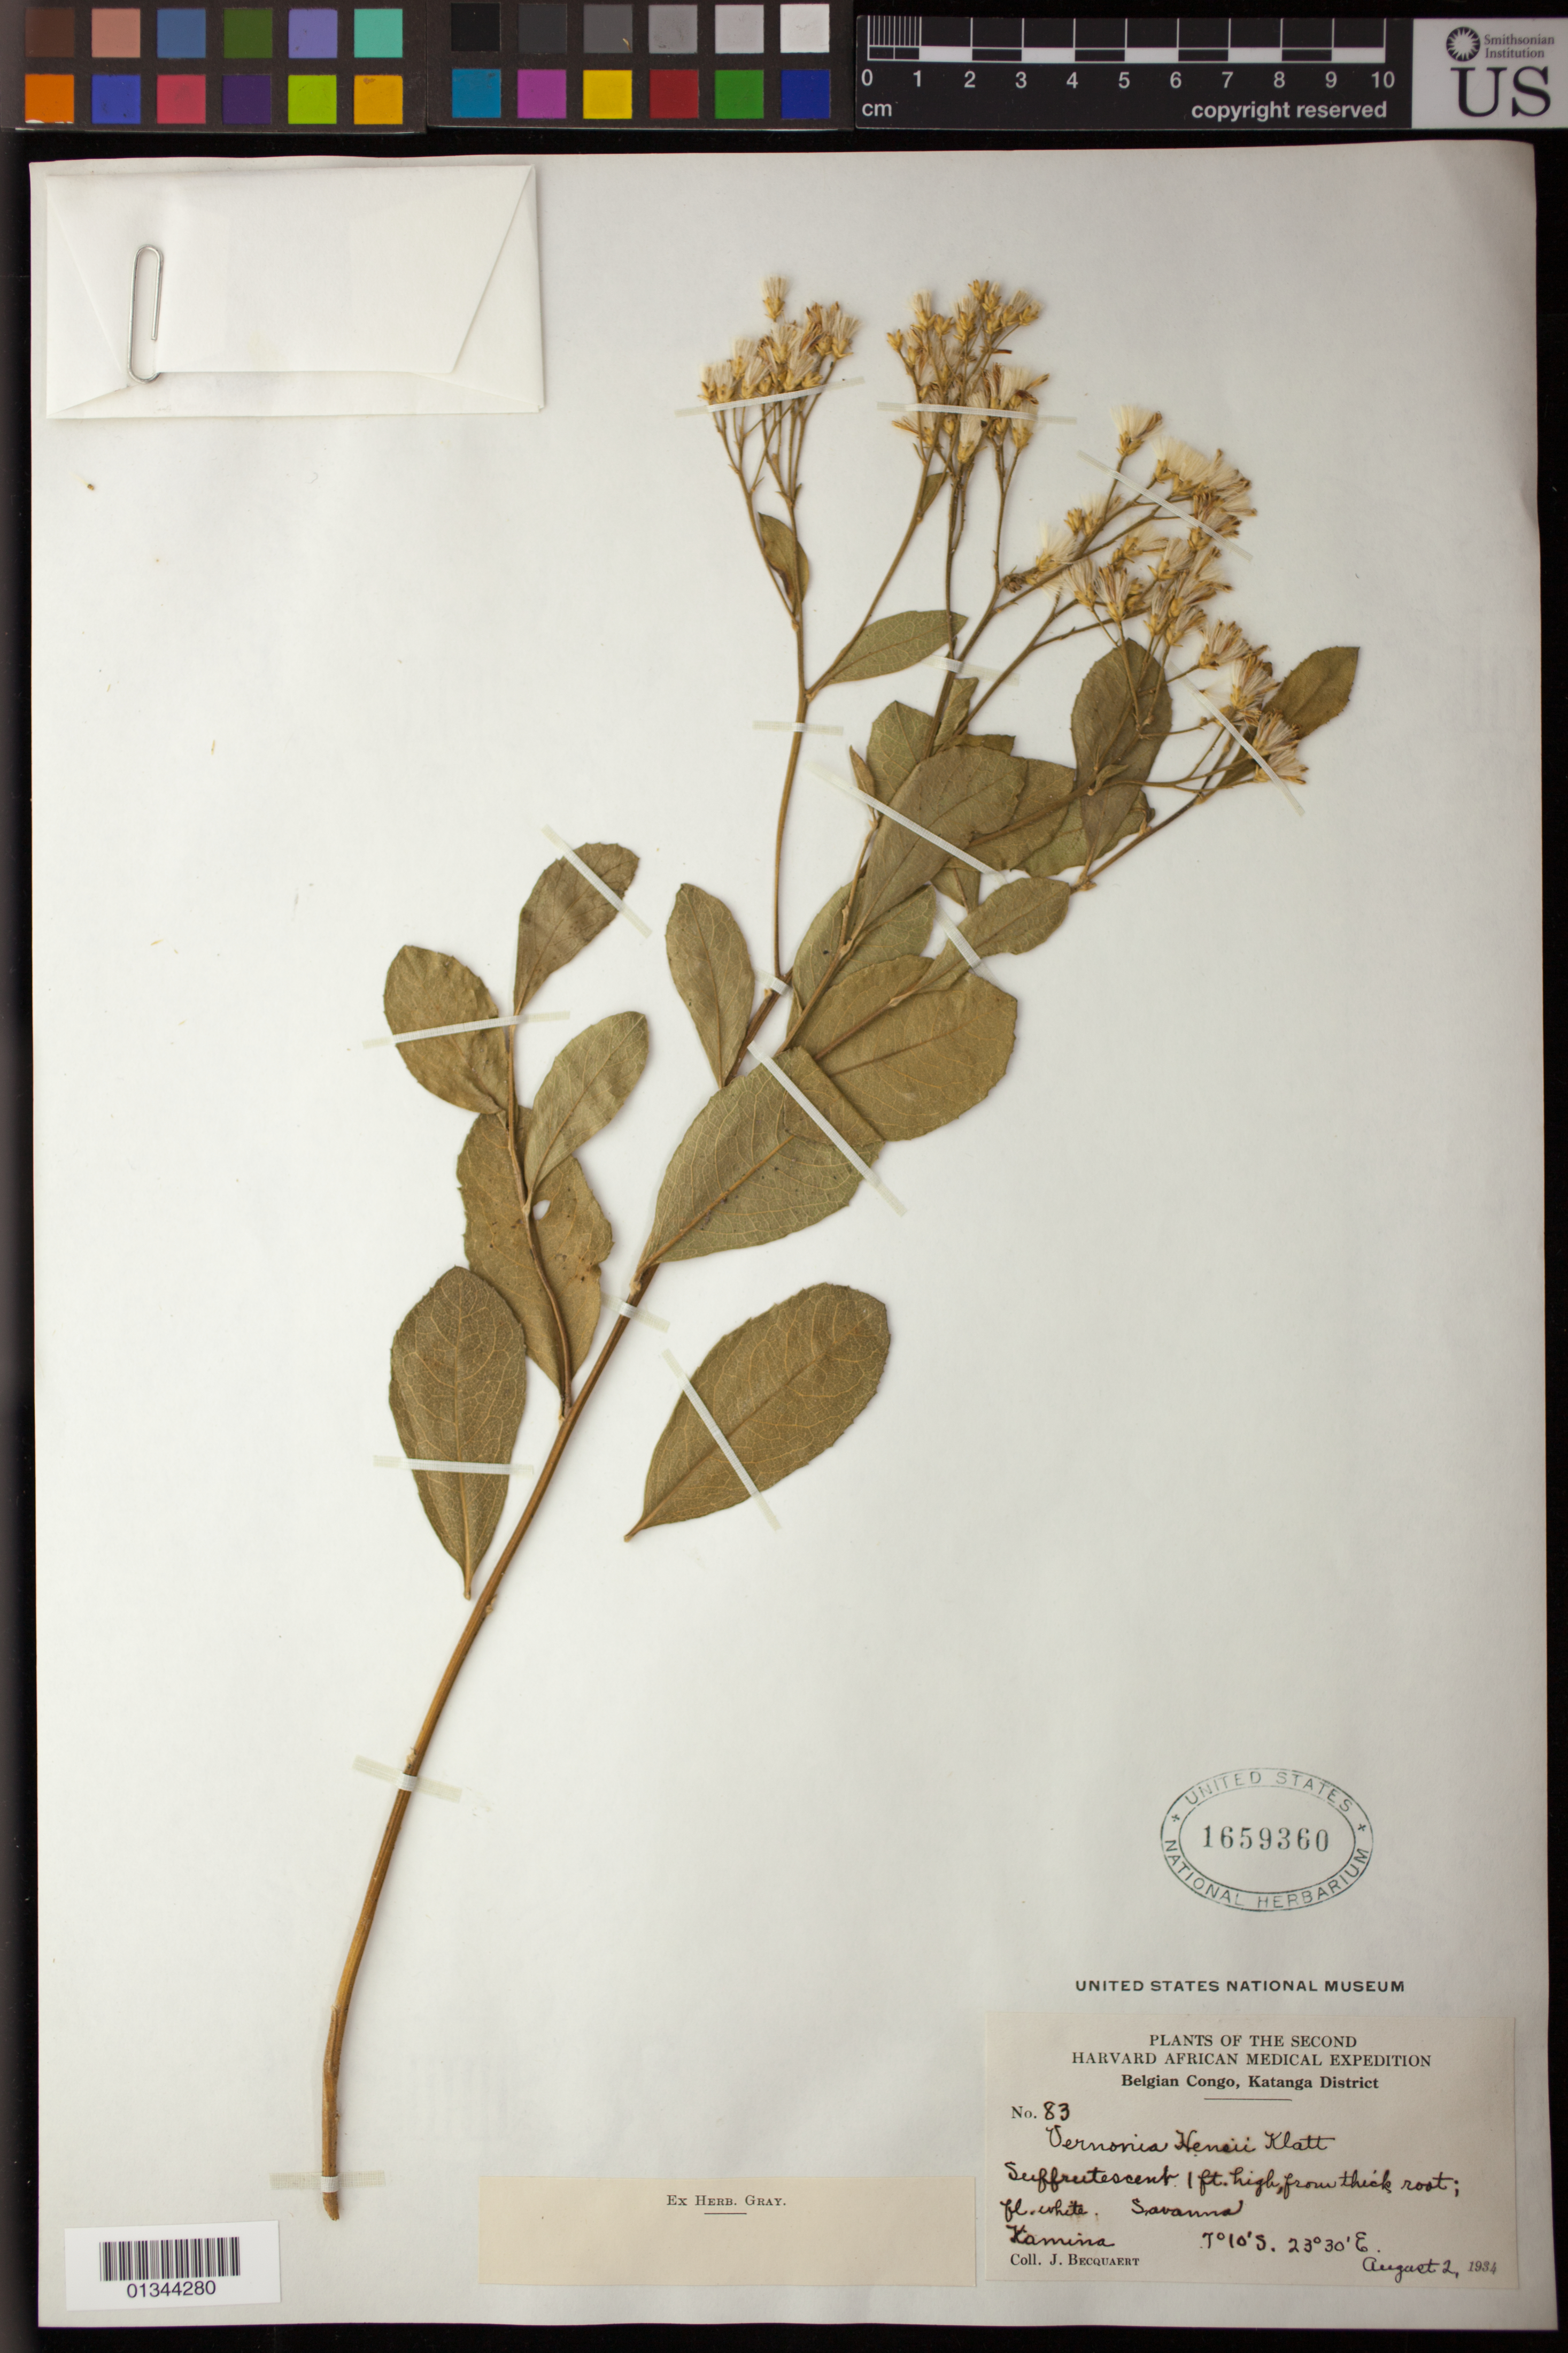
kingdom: Plantae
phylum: Tracheophyta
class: Magnoliopsida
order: Asterales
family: Asteraceae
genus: Gymnanthemum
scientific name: Gymnanthemum glaberrimum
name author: (Welw. ex O. Hoffm.) H. Rob.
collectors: J. Becquaert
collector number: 83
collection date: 1934-08-02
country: Congo, Democratic Republic of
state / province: Haut-Lomami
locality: Kamina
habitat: Savanna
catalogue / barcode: US 1659360